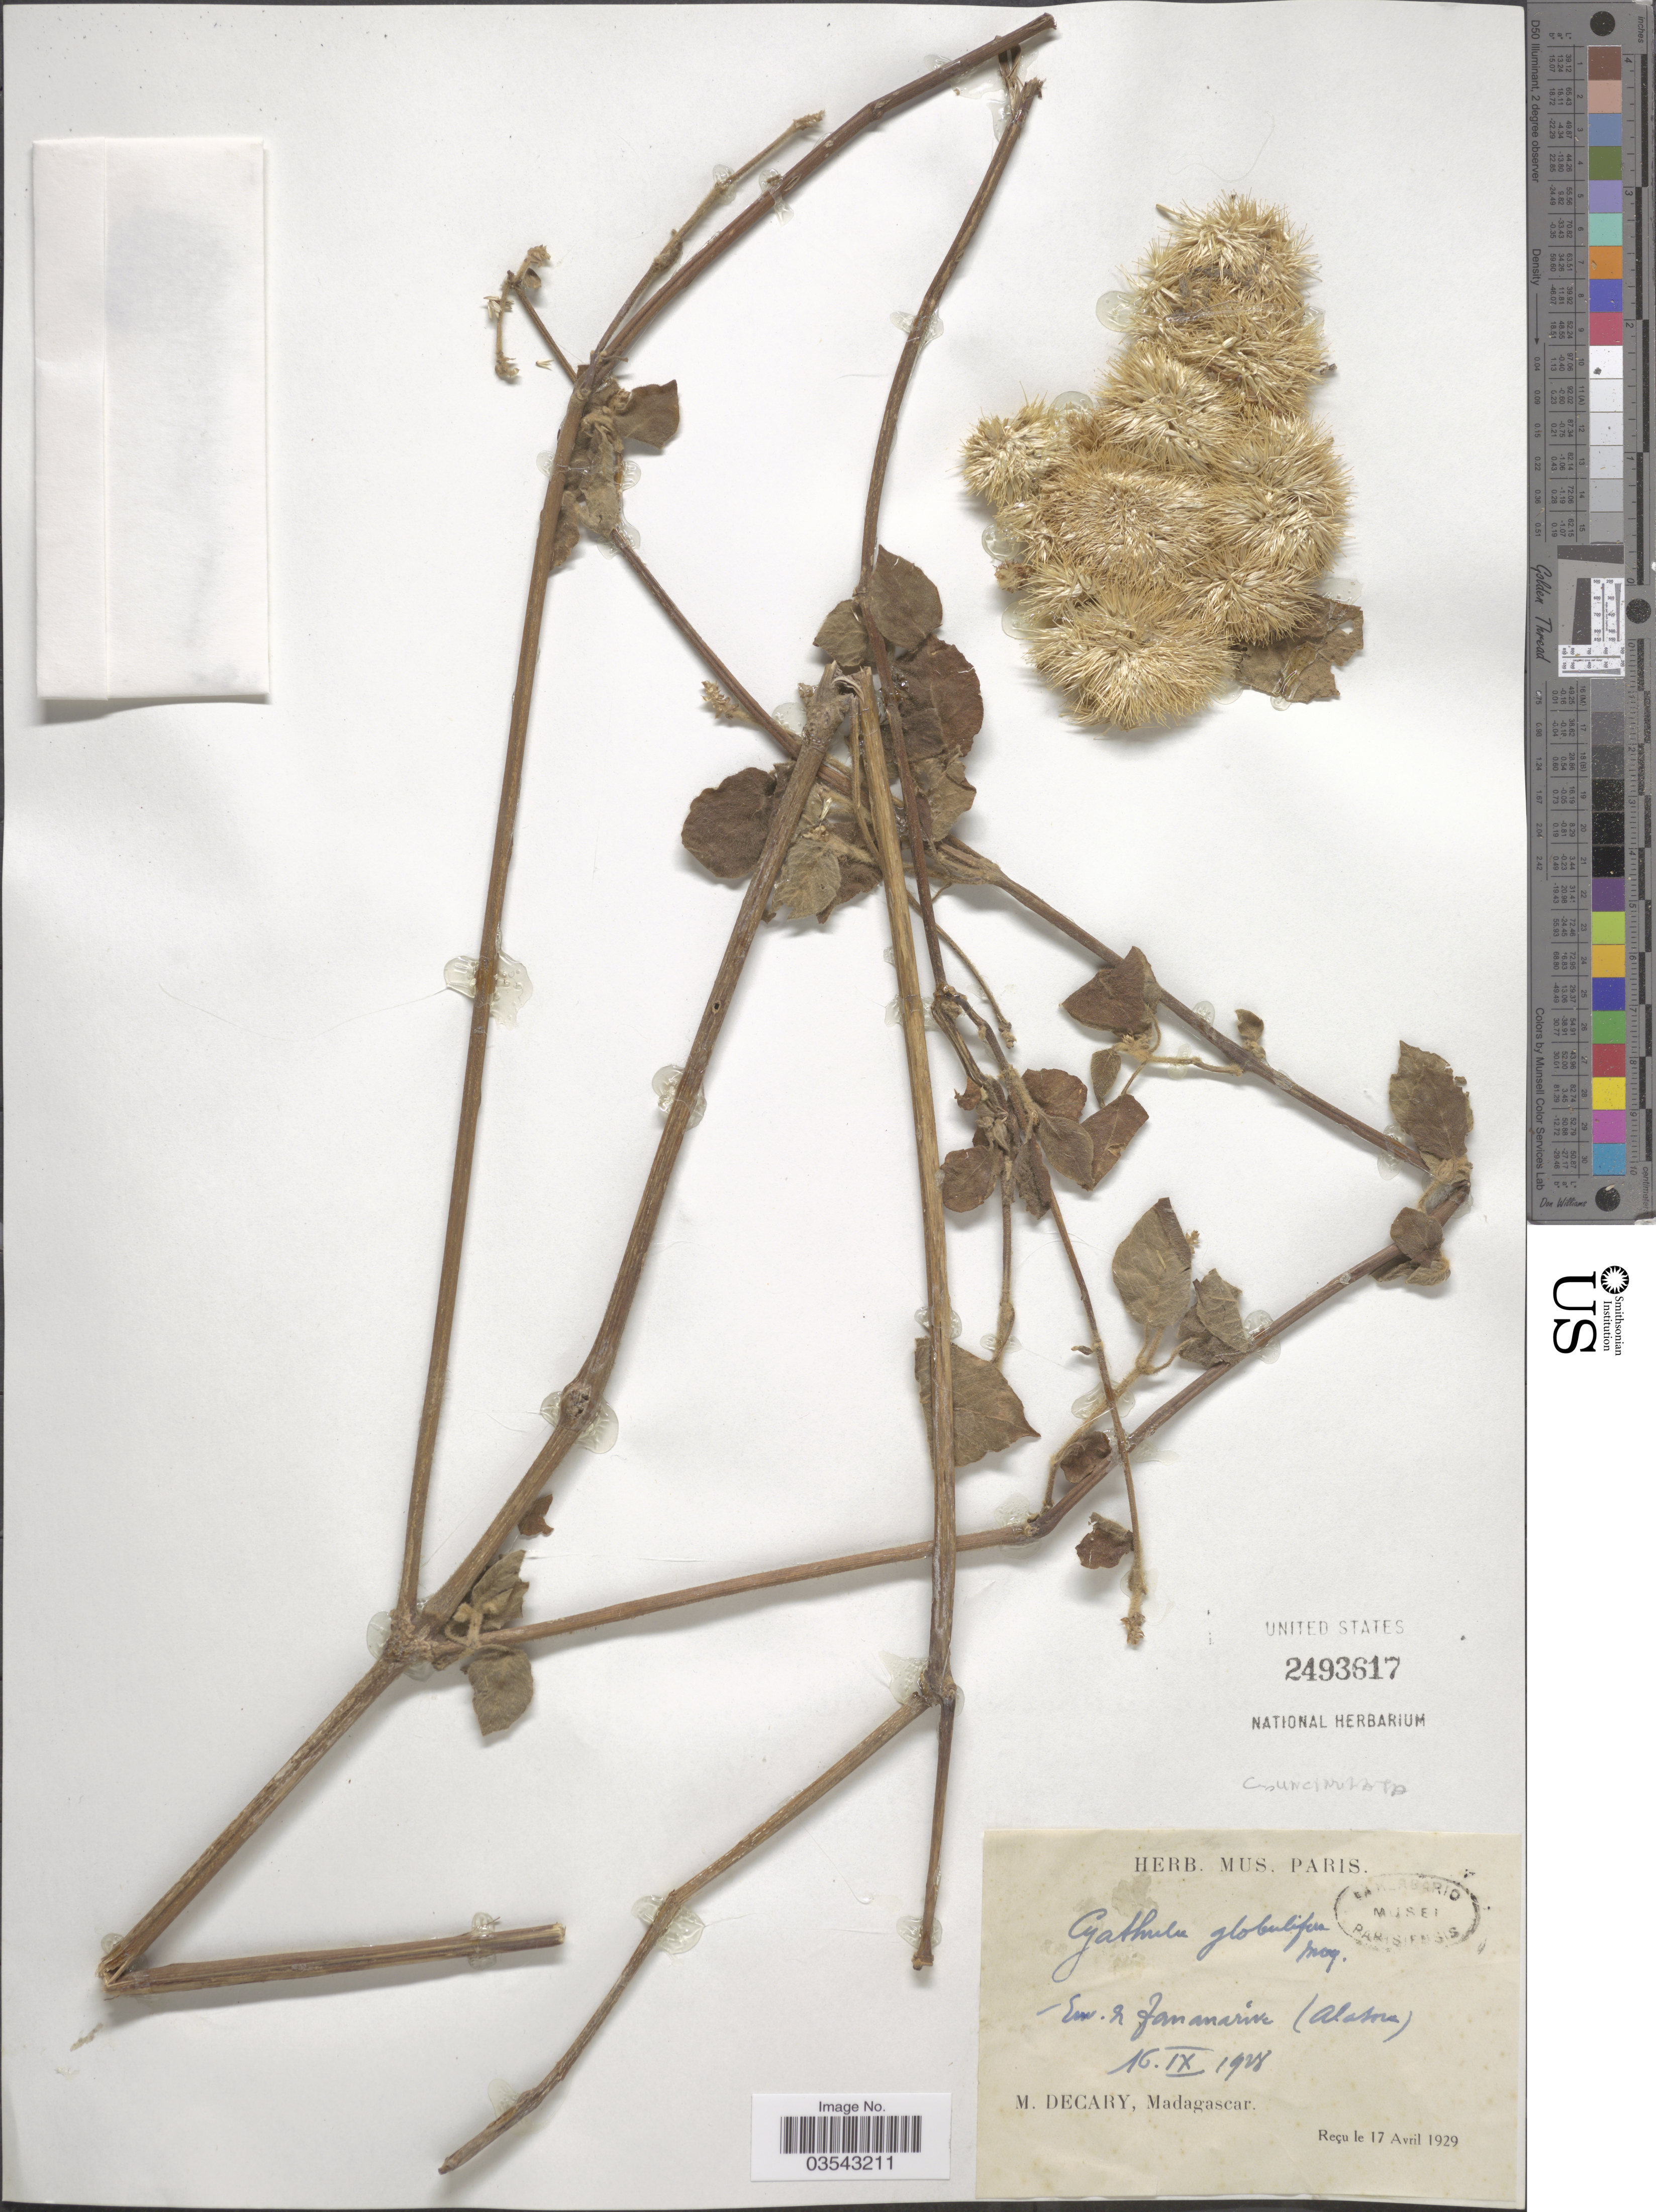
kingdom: Plantae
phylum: Tracheophyta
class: Magnoliopsida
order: Caryophyllales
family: Amaranthaceae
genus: Cyathula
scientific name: Cyathula globulifera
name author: Moq.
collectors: R. Decary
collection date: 1928-09-16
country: Madagascar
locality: Env de Tananarive (Ala [illegible text])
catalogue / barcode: US 2493617